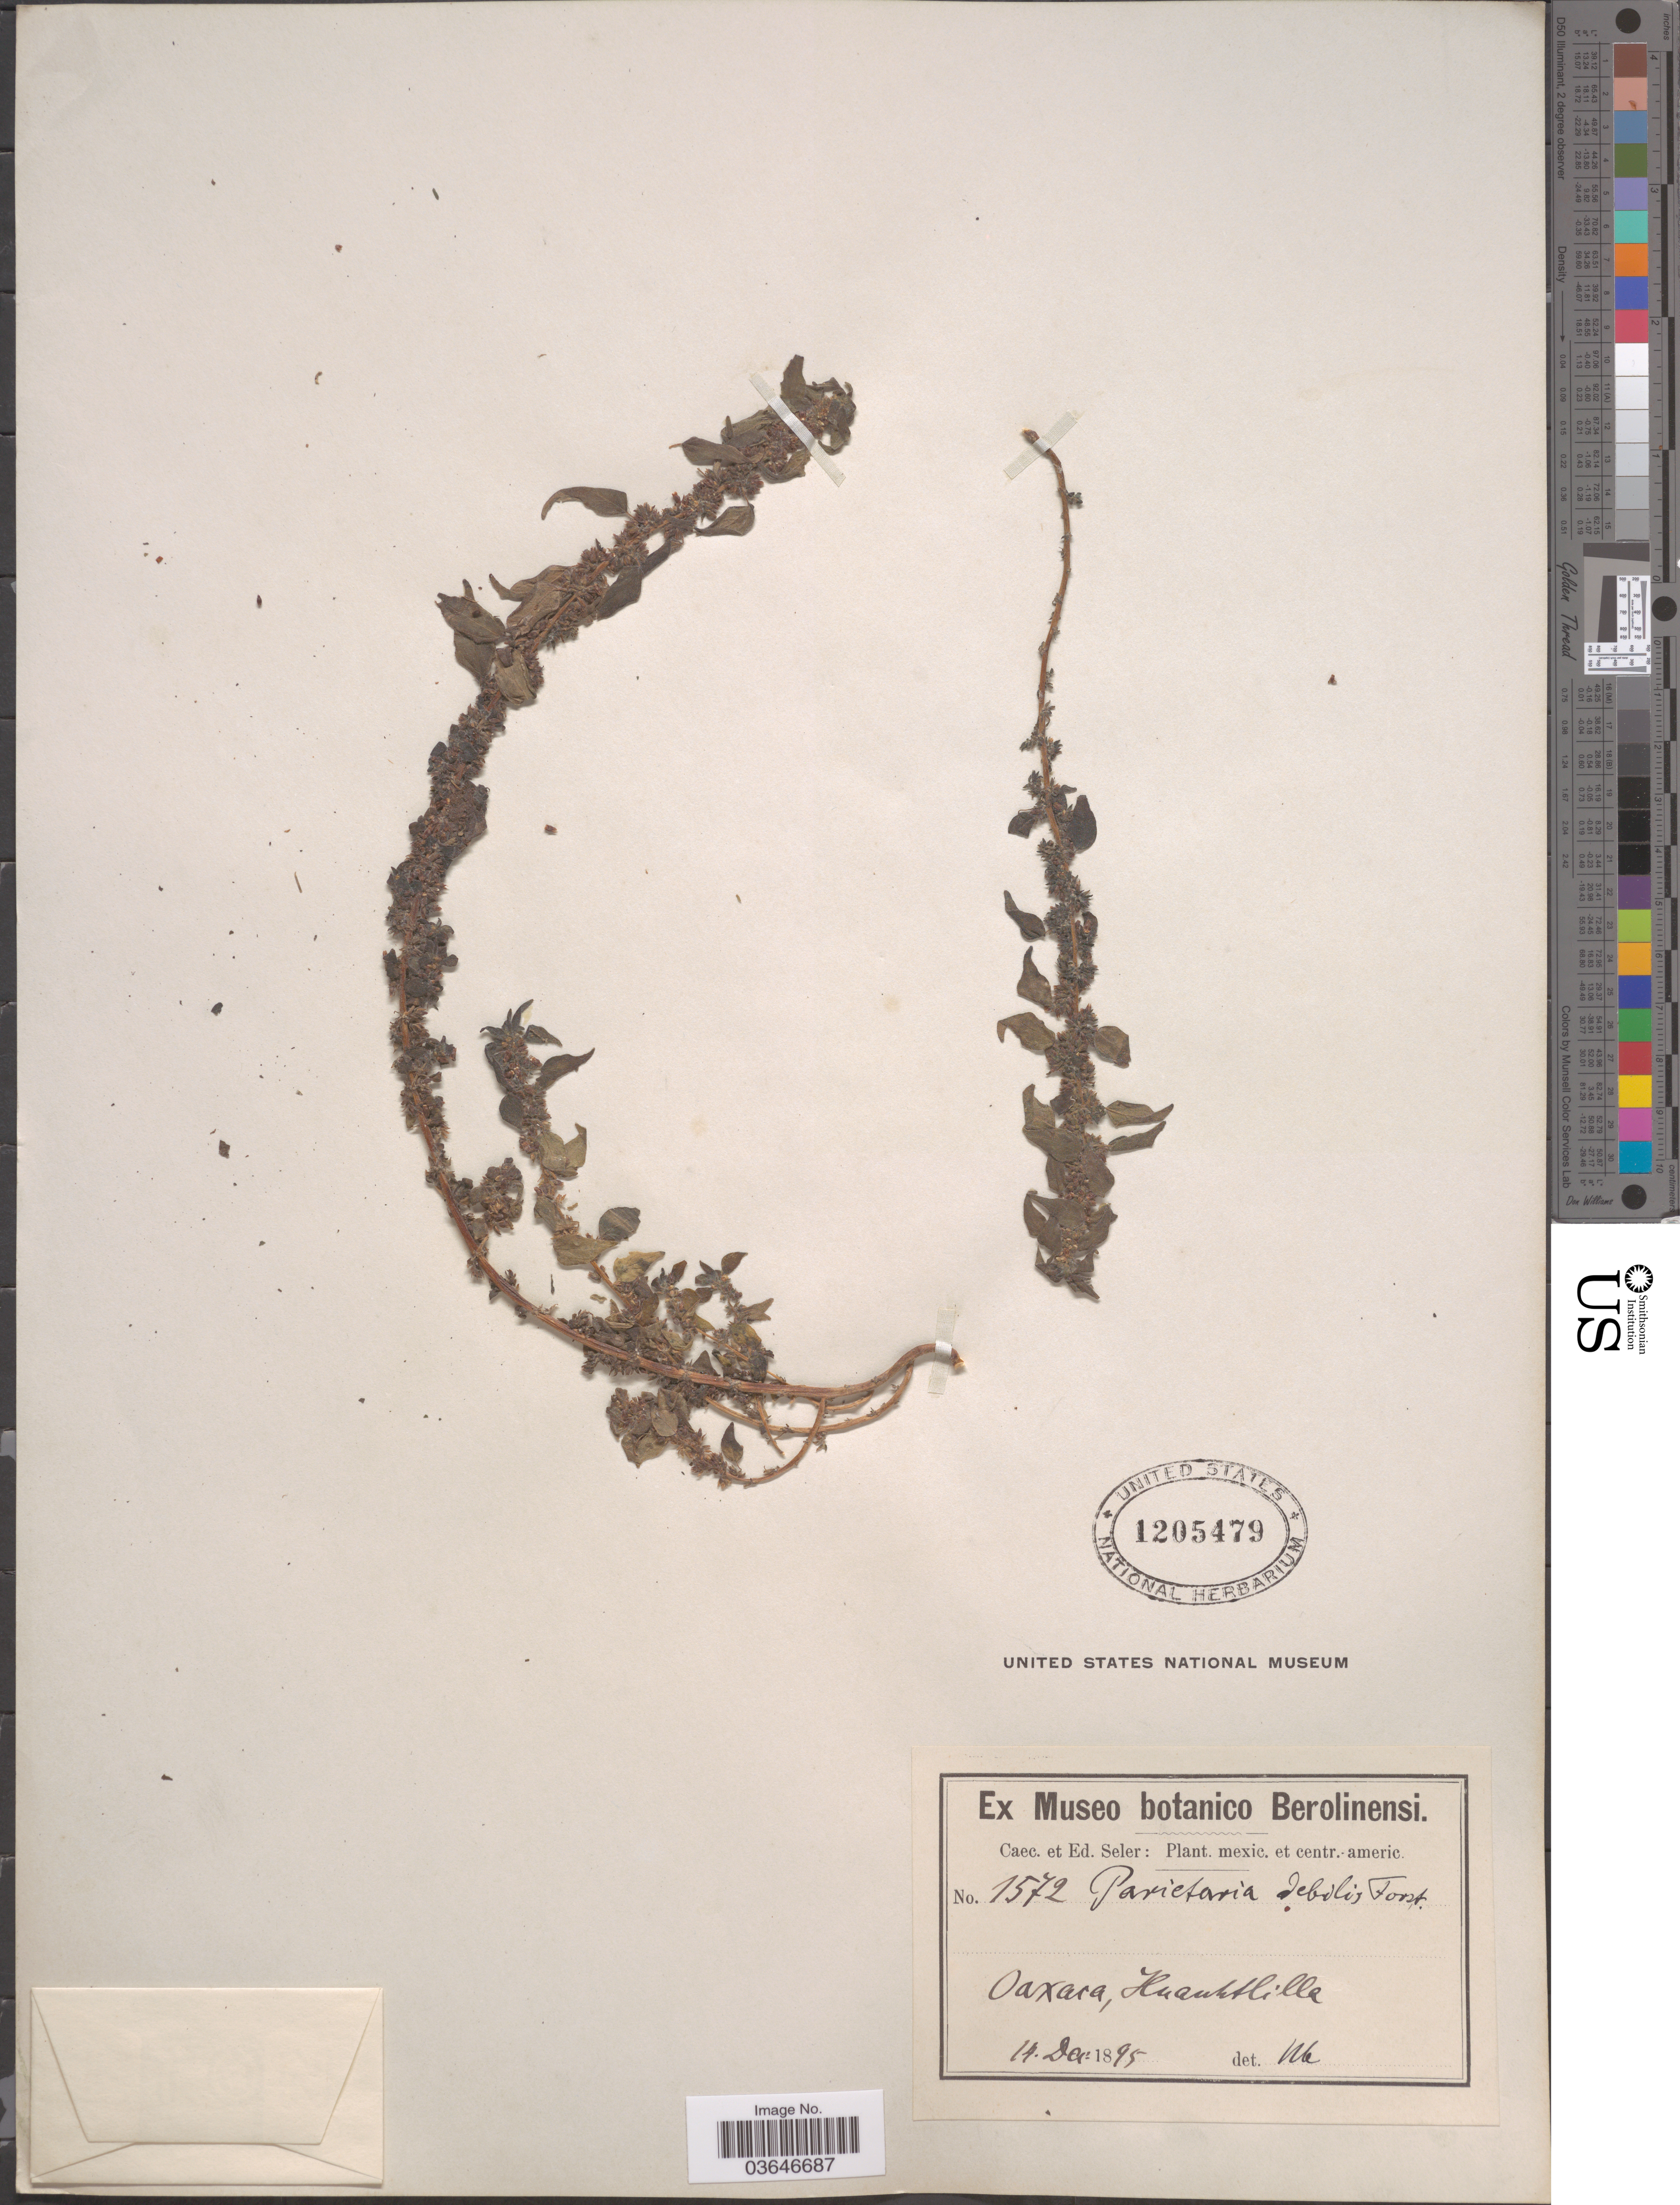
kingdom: Plantae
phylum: Tracheophyta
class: Magnoliopsida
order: Rosales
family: Urticaceae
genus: Parietaria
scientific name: Parietaria debilis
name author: G. Forst.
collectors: C. Seler & E. Seler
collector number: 1572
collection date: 1895-12-14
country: Mexico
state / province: Oaxaca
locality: Huauhtlilla.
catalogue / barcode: US 1205479